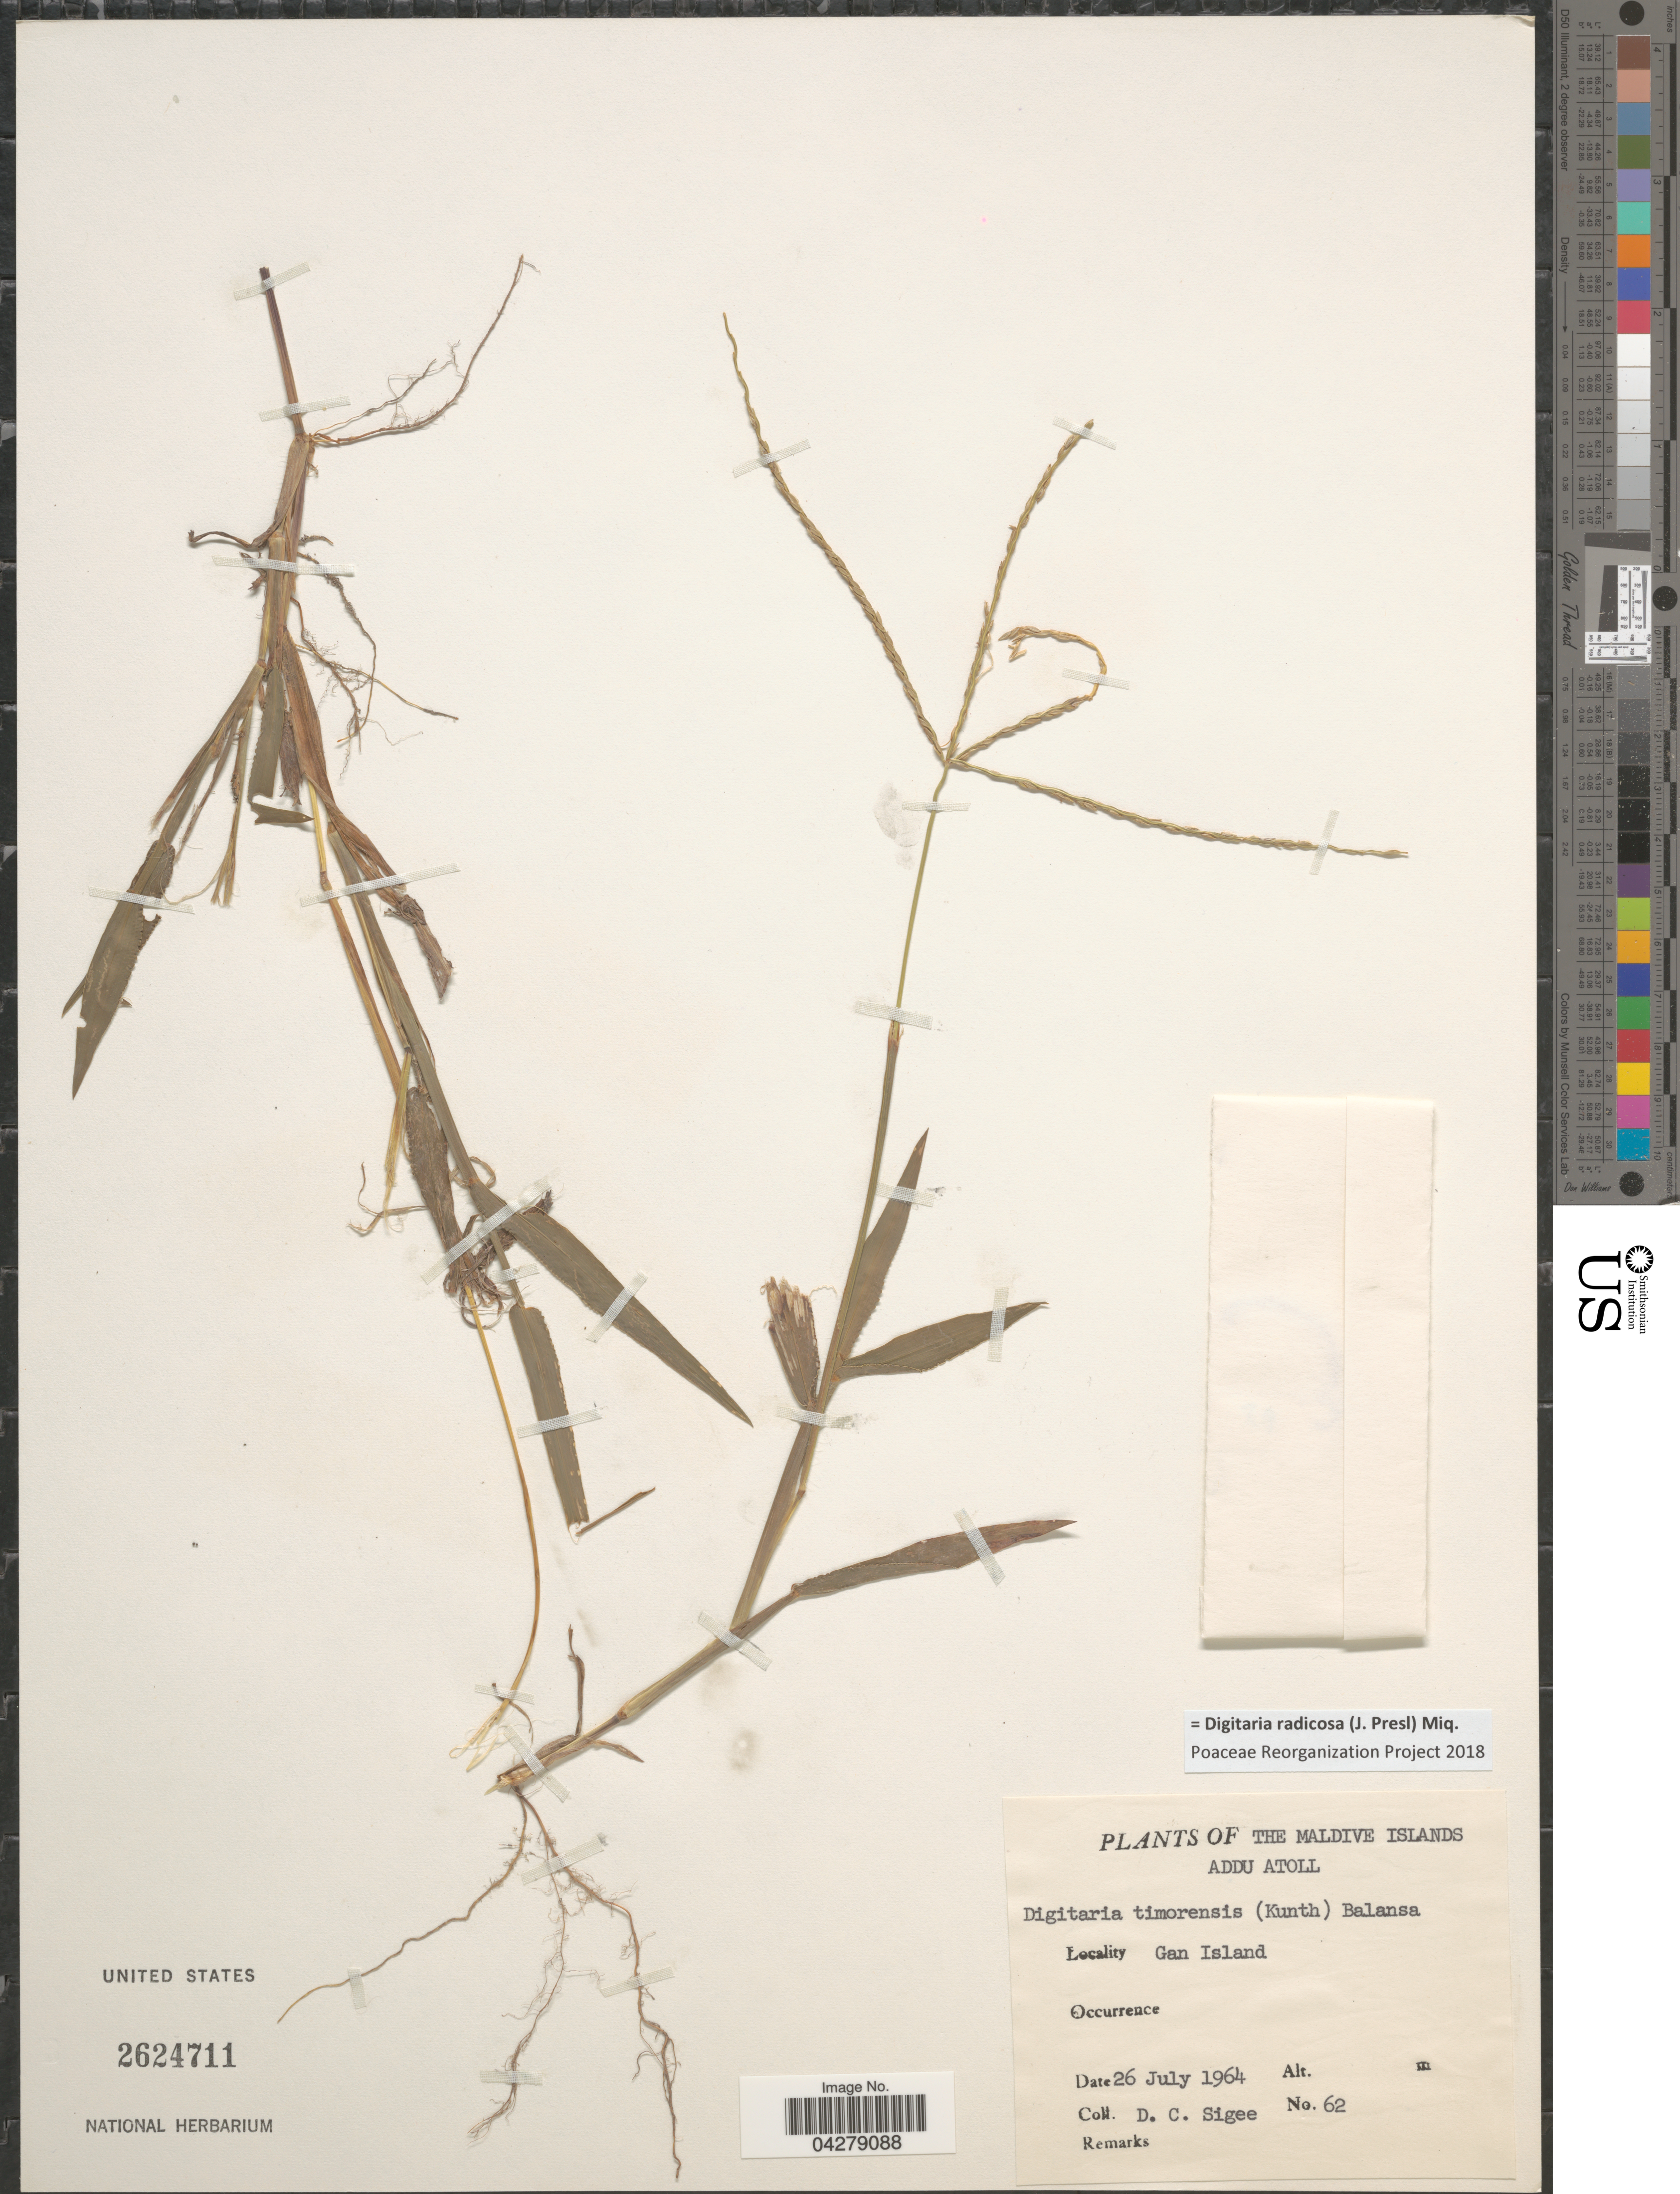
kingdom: Plantae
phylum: Tracheophyta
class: Liliopsida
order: Poales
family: Poaceae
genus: Digitaria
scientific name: Digitaria radicosa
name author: (J. Presl) Miq.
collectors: D. C. Sigee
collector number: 62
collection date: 1964-07-26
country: Maldive Islands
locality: Addu Atoll. Gan Island.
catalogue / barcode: US 2624711